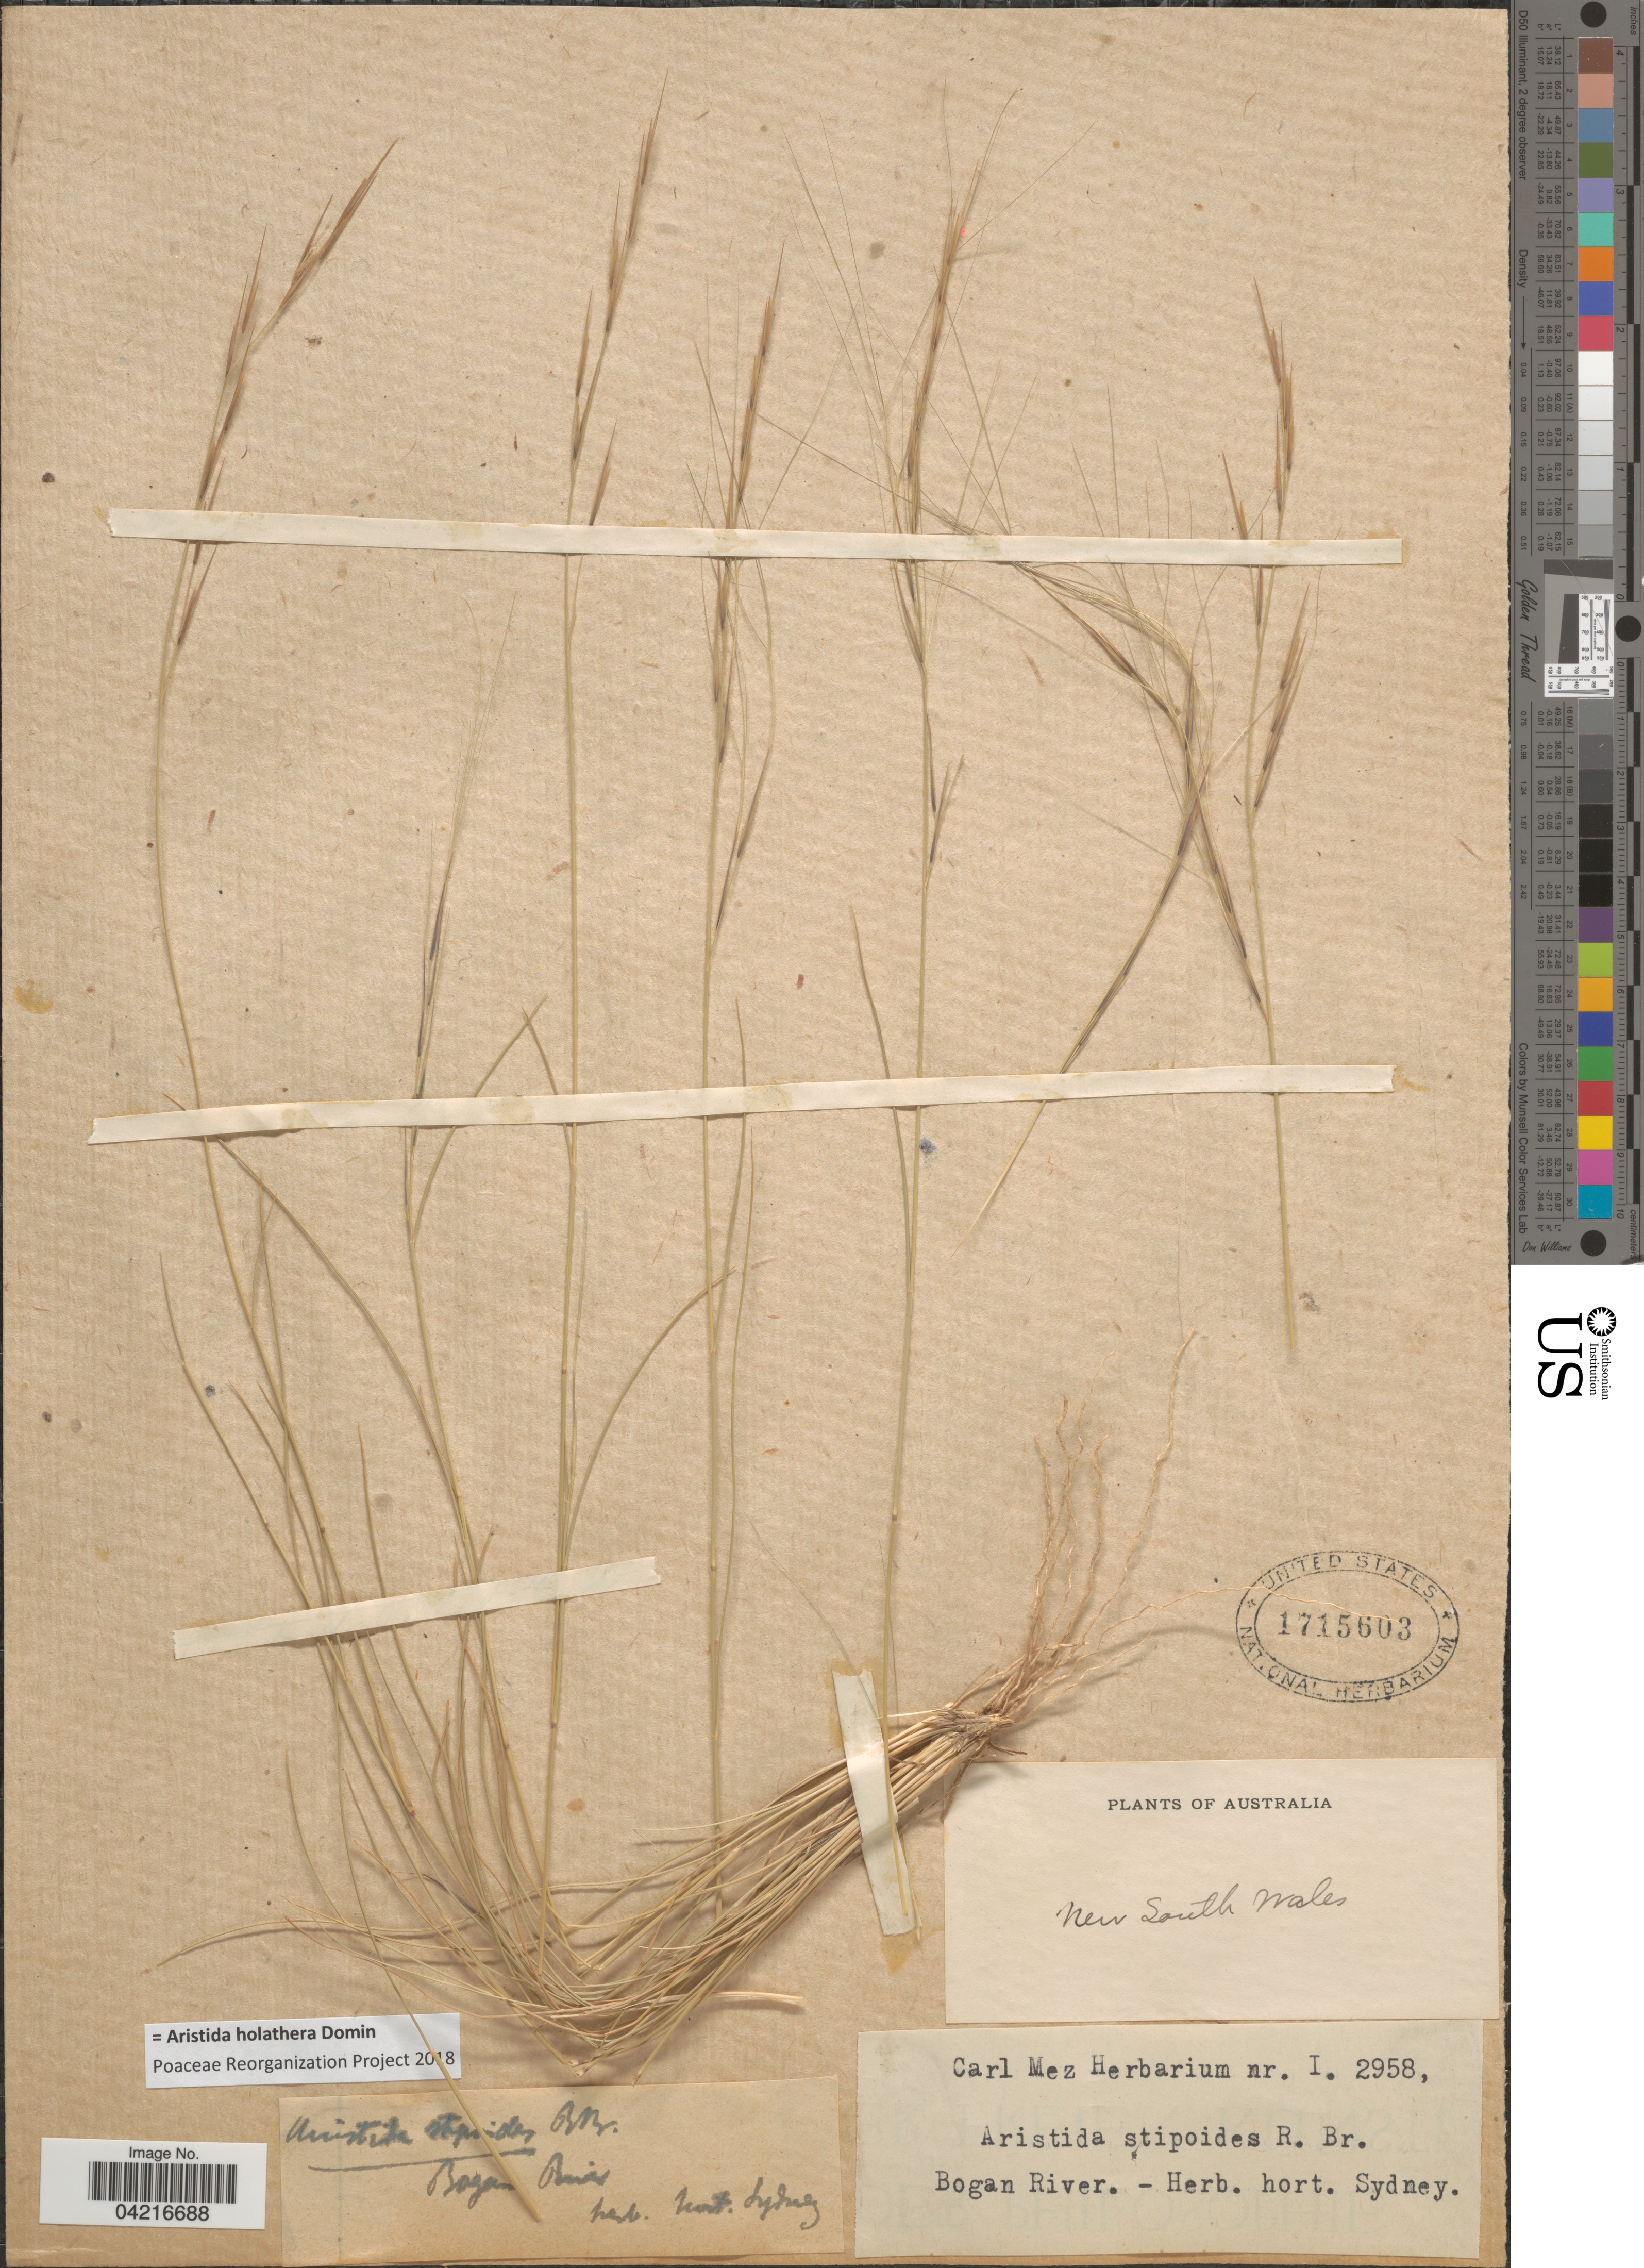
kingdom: Plantae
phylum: Tracheophyta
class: Liliopsida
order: Poales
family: Poaceae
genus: Aristida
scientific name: Aristida holathera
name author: Domin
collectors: Ex herb. Carl Mez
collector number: I2958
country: Australia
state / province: New South Wales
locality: Bogan River.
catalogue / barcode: US 1715603